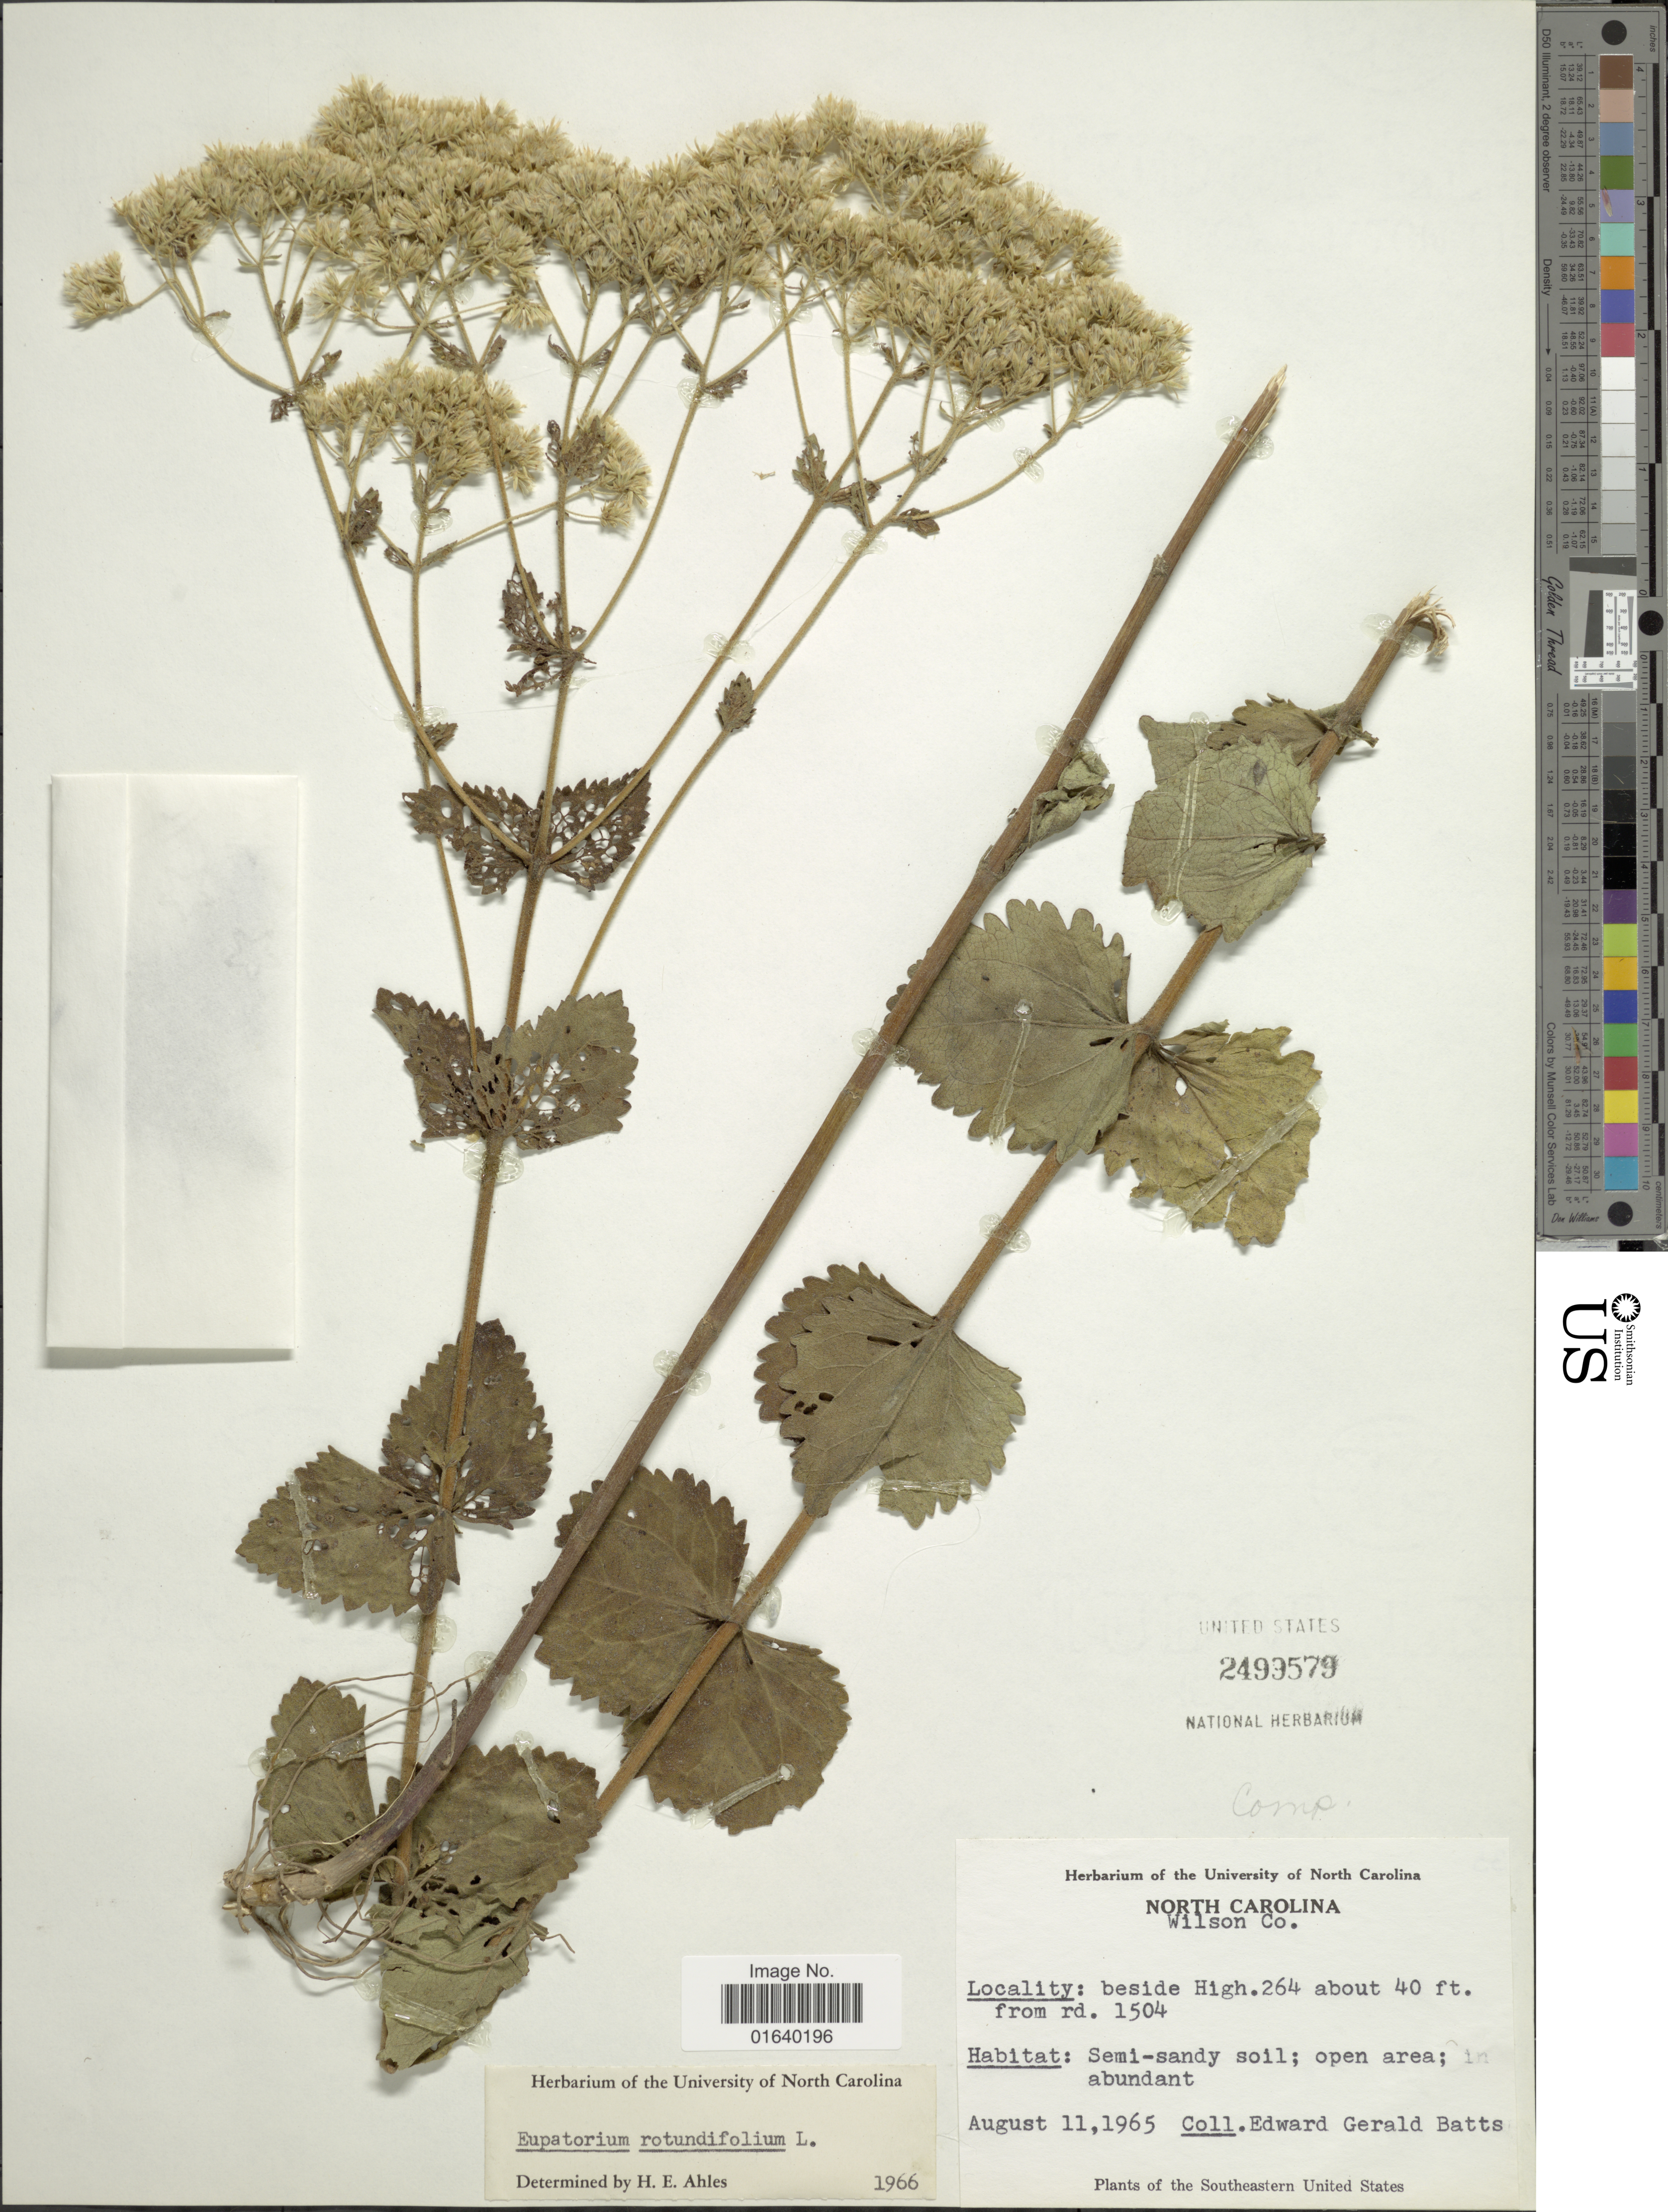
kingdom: Plantae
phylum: Tracheophyta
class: Magnoliopsida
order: Asterales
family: Asteraceae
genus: Eupatorium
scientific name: Eupatorium rotundifolium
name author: L.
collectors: E. Batts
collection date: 1965-08-11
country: United States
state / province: North Carolina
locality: Wilson Co. beside High 364 about 40 ft from rd. 1504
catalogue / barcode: US 2499579